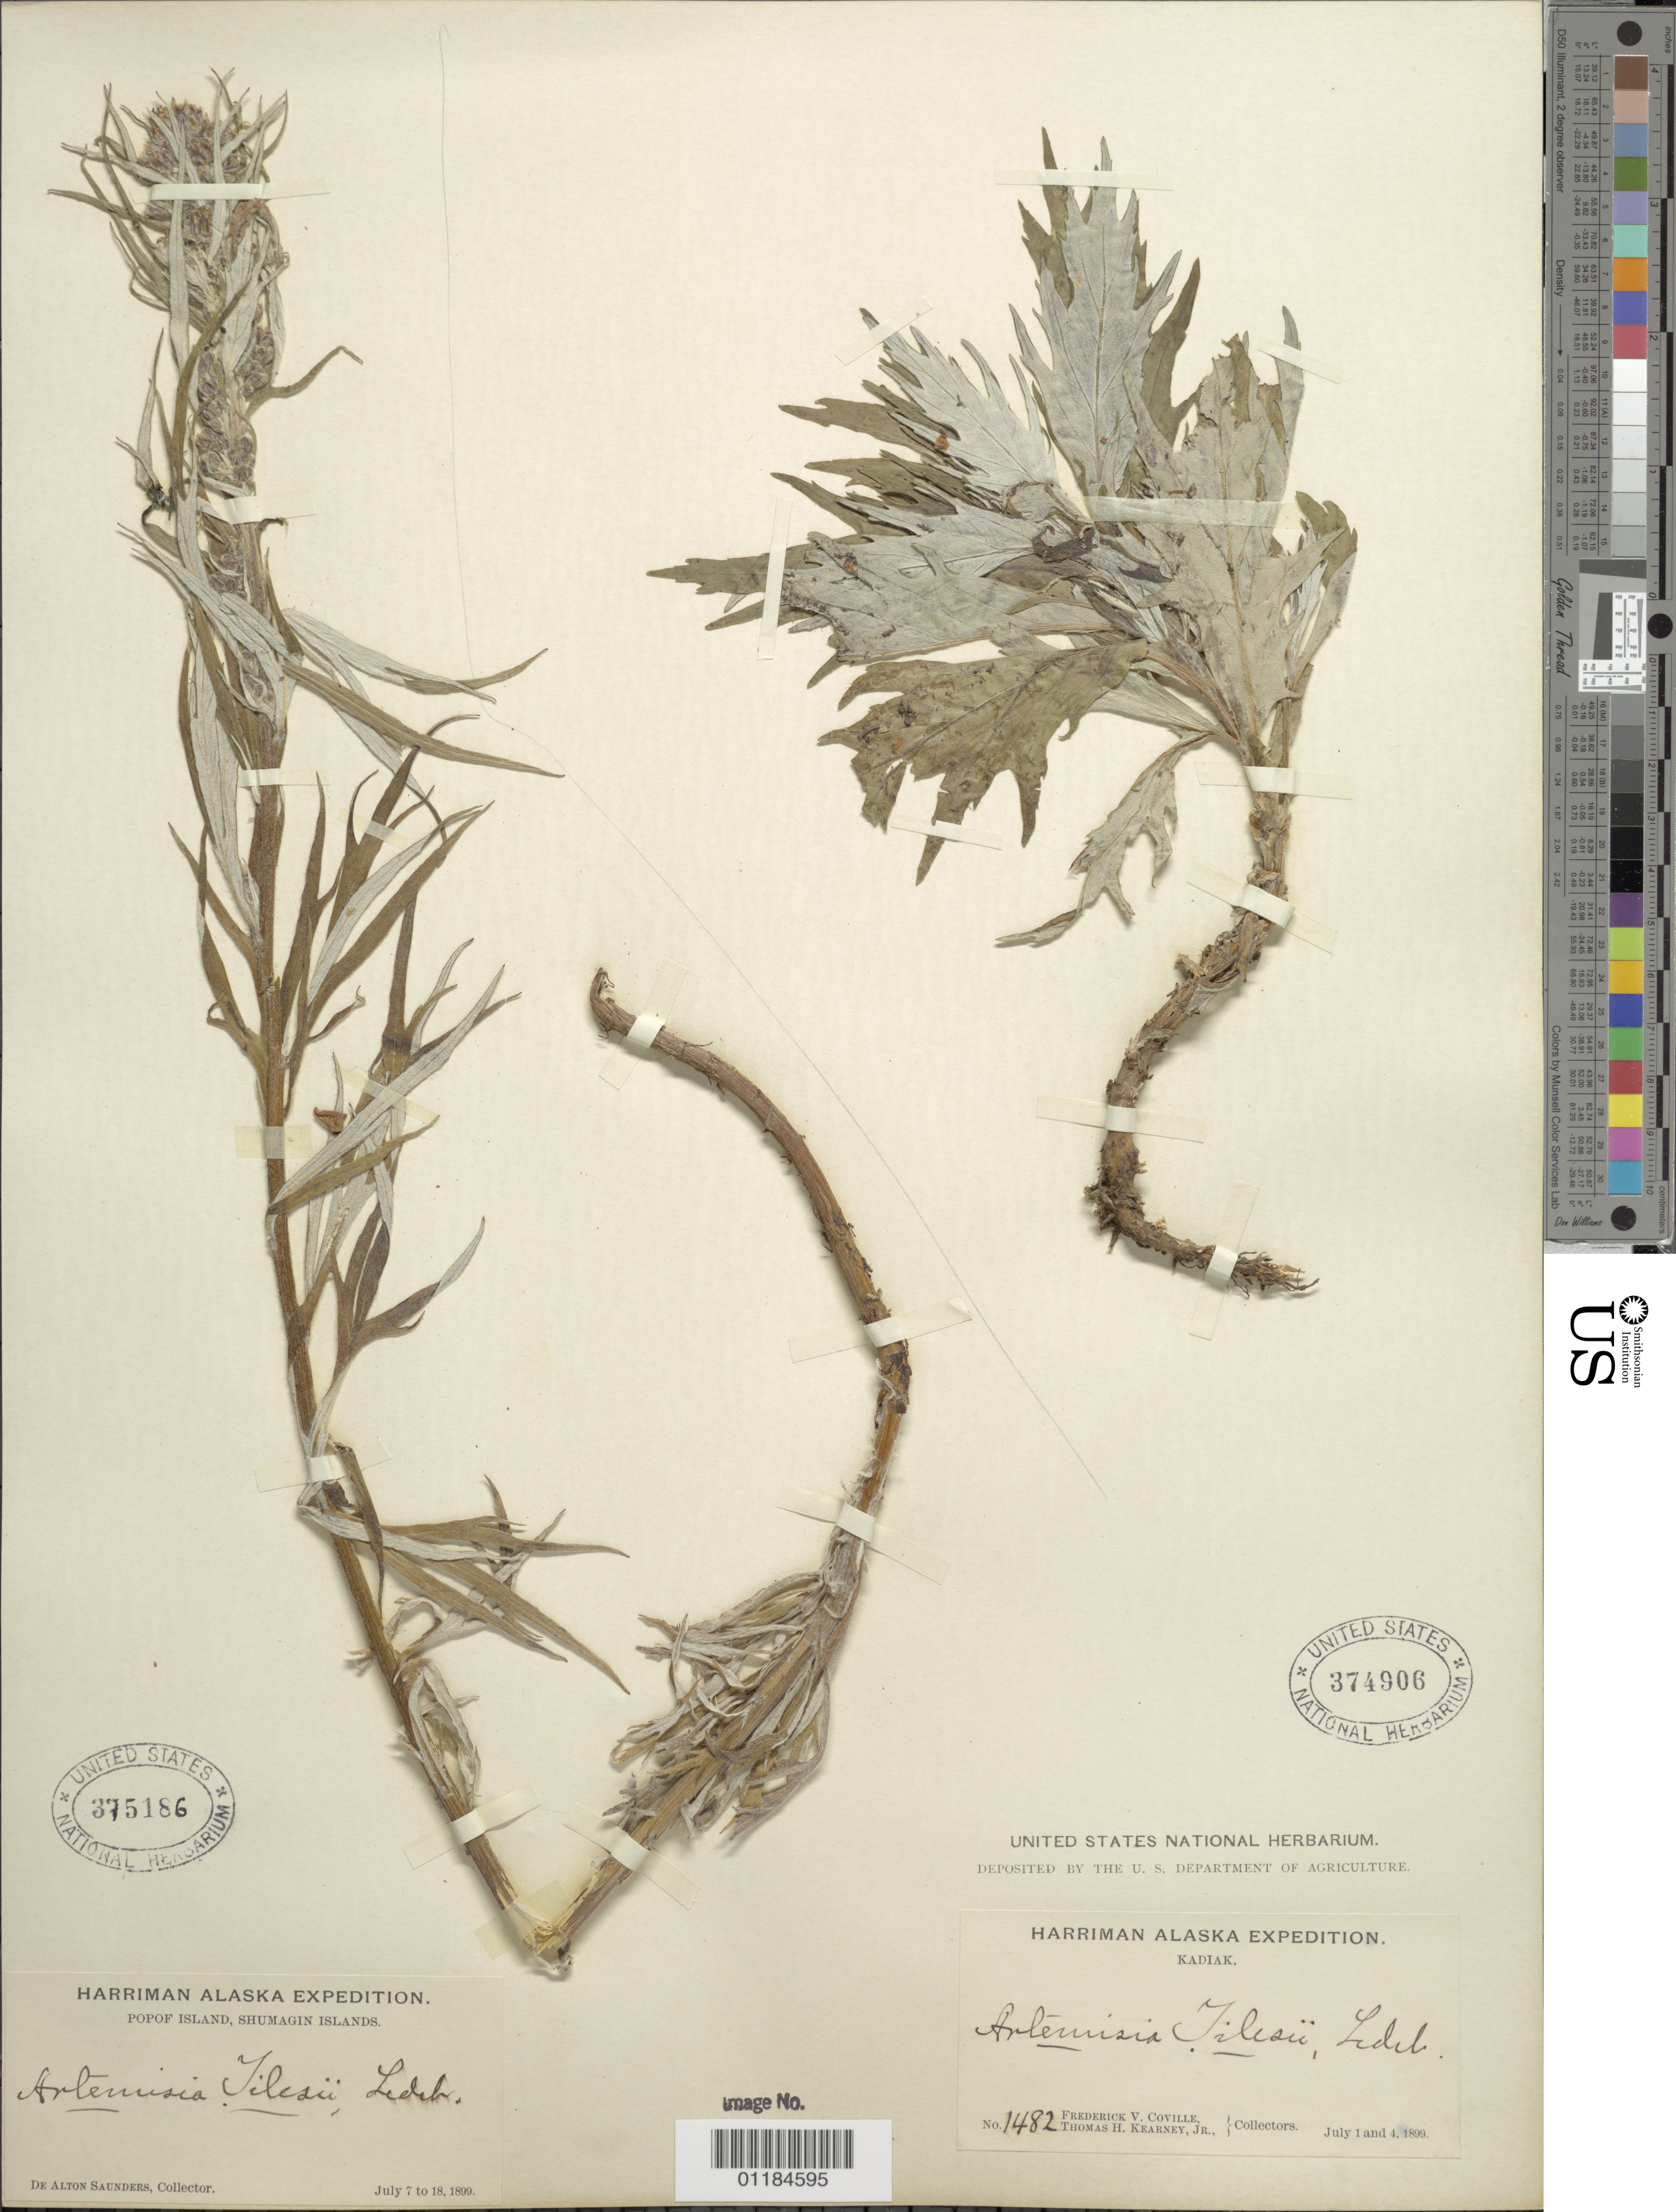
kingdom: Plantae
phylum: Tracheophyta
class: Magnoliopsida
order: Asterales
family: Asteraceae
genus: Artemisia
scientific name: Artemisia tilesii subsp. gormani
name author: (Rydb.) Hultén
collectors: F. V. Coville & T. H. Kearney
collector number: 1482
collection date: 1899-07-01/1899-07-04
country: United States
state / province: Alaska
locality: Kodiak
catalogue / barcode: US 374906